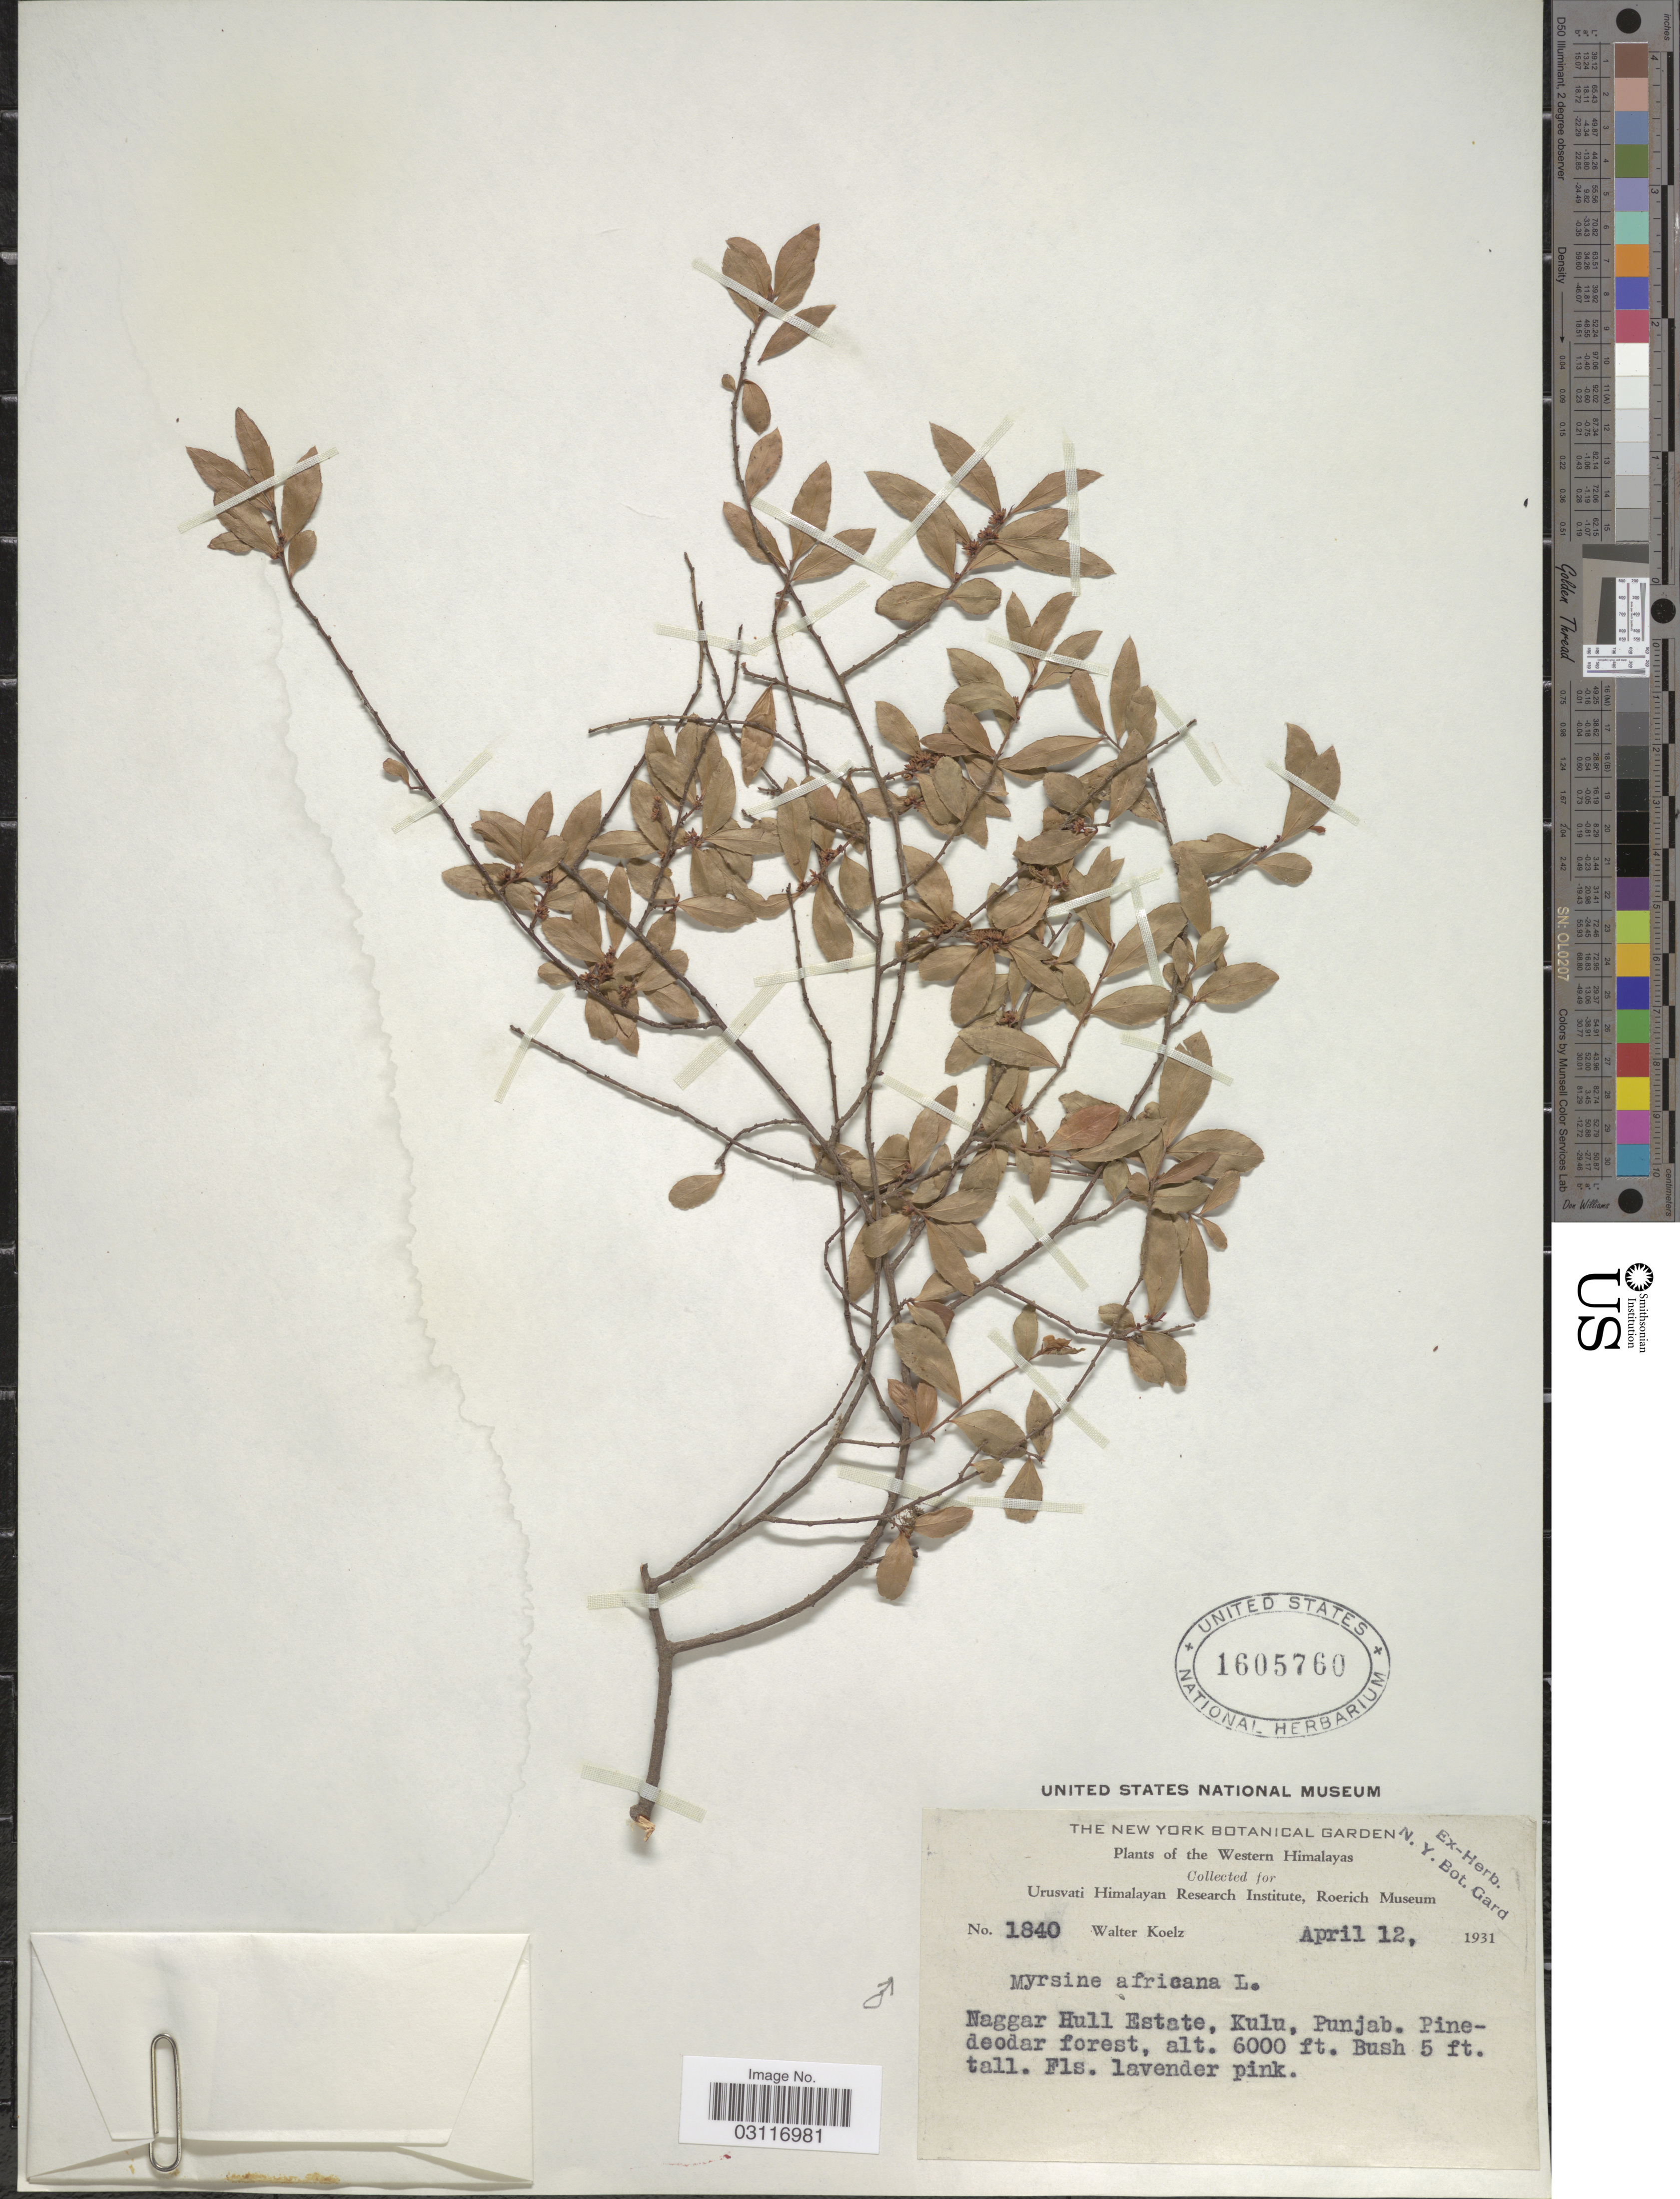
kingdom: Plantae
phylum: Tracheophyta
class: Magnoliopsida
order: Ericales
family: Primulaceae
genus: Myrsine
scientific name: Myrsine africana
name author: L.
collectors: W. N. Koelz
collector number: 1840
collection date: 1931-04-12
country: India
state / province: Punjab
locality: Western Himalayas. Naggar Hull Estate, Kulu, Punjab.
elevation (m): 1829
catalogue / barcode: US 1605760